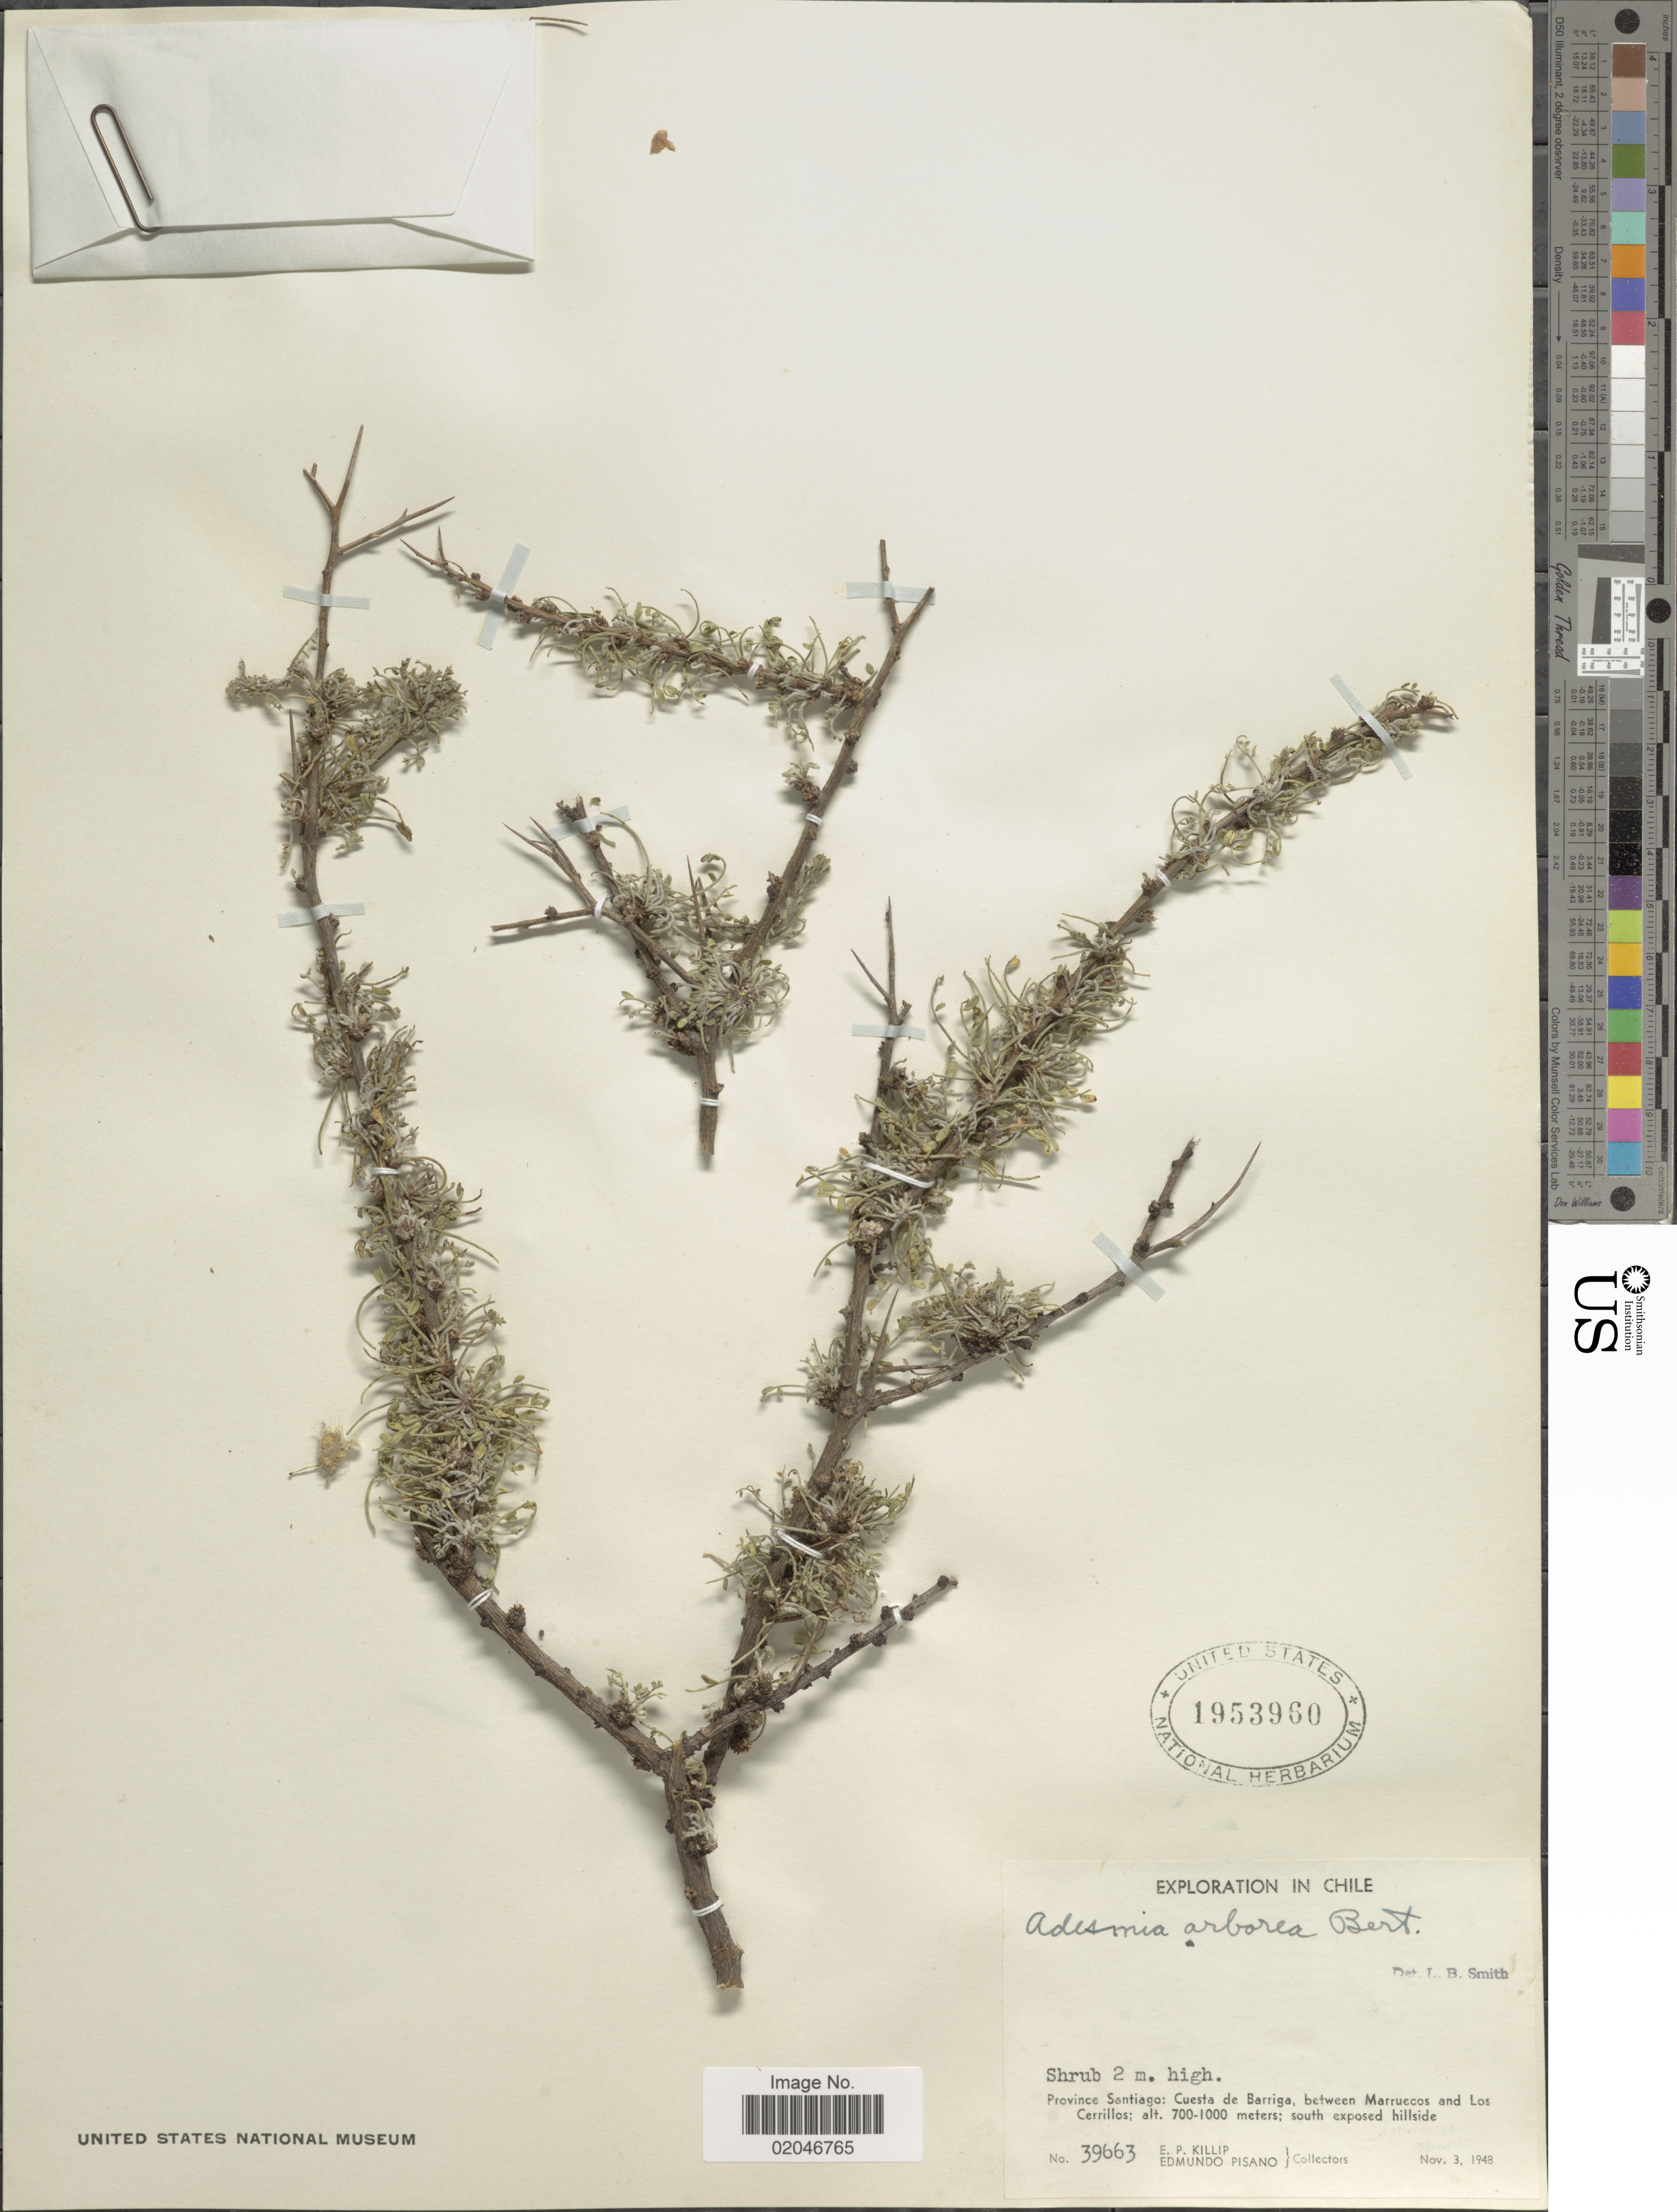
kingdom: Plantae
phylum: Tracheophyta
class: Magnoliopsida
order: Fabales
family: Fabaceae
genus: Adesmia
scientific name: Adesmia arborea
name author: Clos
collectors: E. P. Killip & E. Pisano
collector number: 39663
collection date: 1948-11-03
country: Chile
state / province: Región Metropolitana (RM)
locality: Prov. Santiago: Cuesta de Barriga, between Marruecos and Los Cerillos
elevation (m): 700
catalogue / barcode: US 1953960